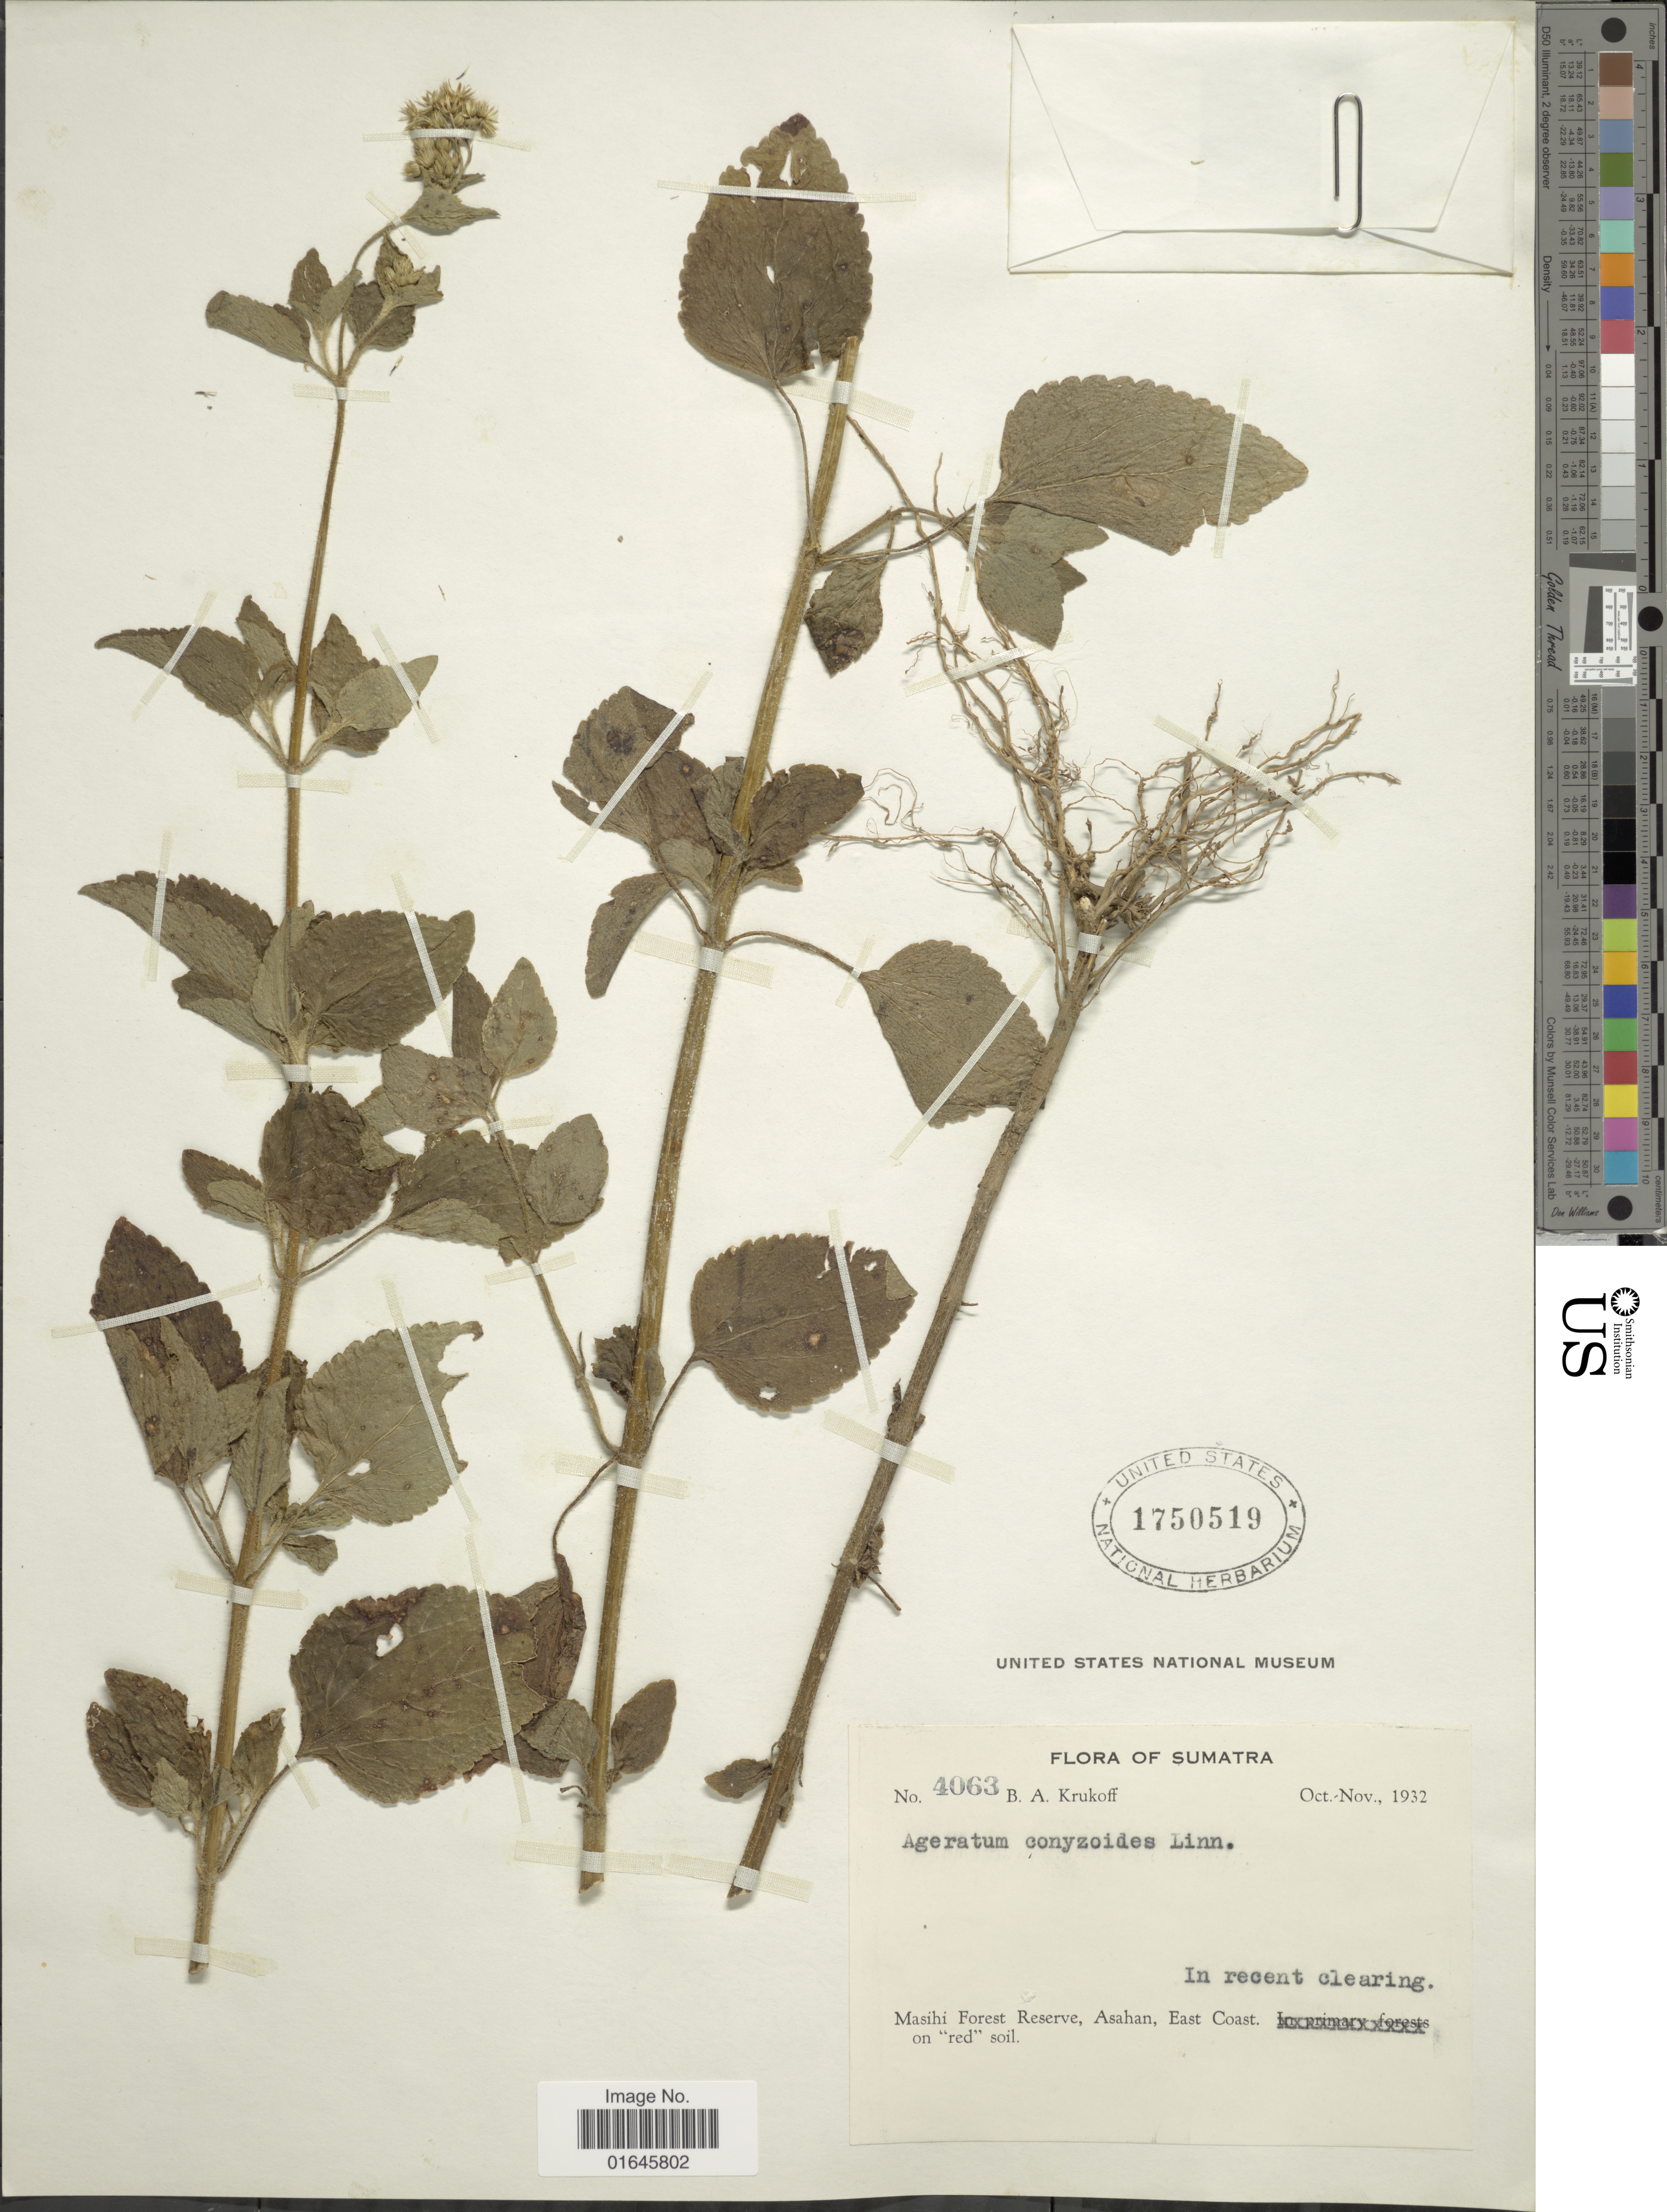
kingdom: Plantae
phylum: Tracheophyta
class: Magnoliopsida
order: Asterales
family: Asteraceae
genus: Ageratum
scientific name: Ageratum conyzoides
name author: L.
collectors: B. A. Krukoff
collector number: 4063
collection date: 1932-10/1932-11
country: Indonesia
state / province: Sumatra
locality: Masihi Forest Reserve, Asahan, East Coast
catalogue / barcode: US 1750519